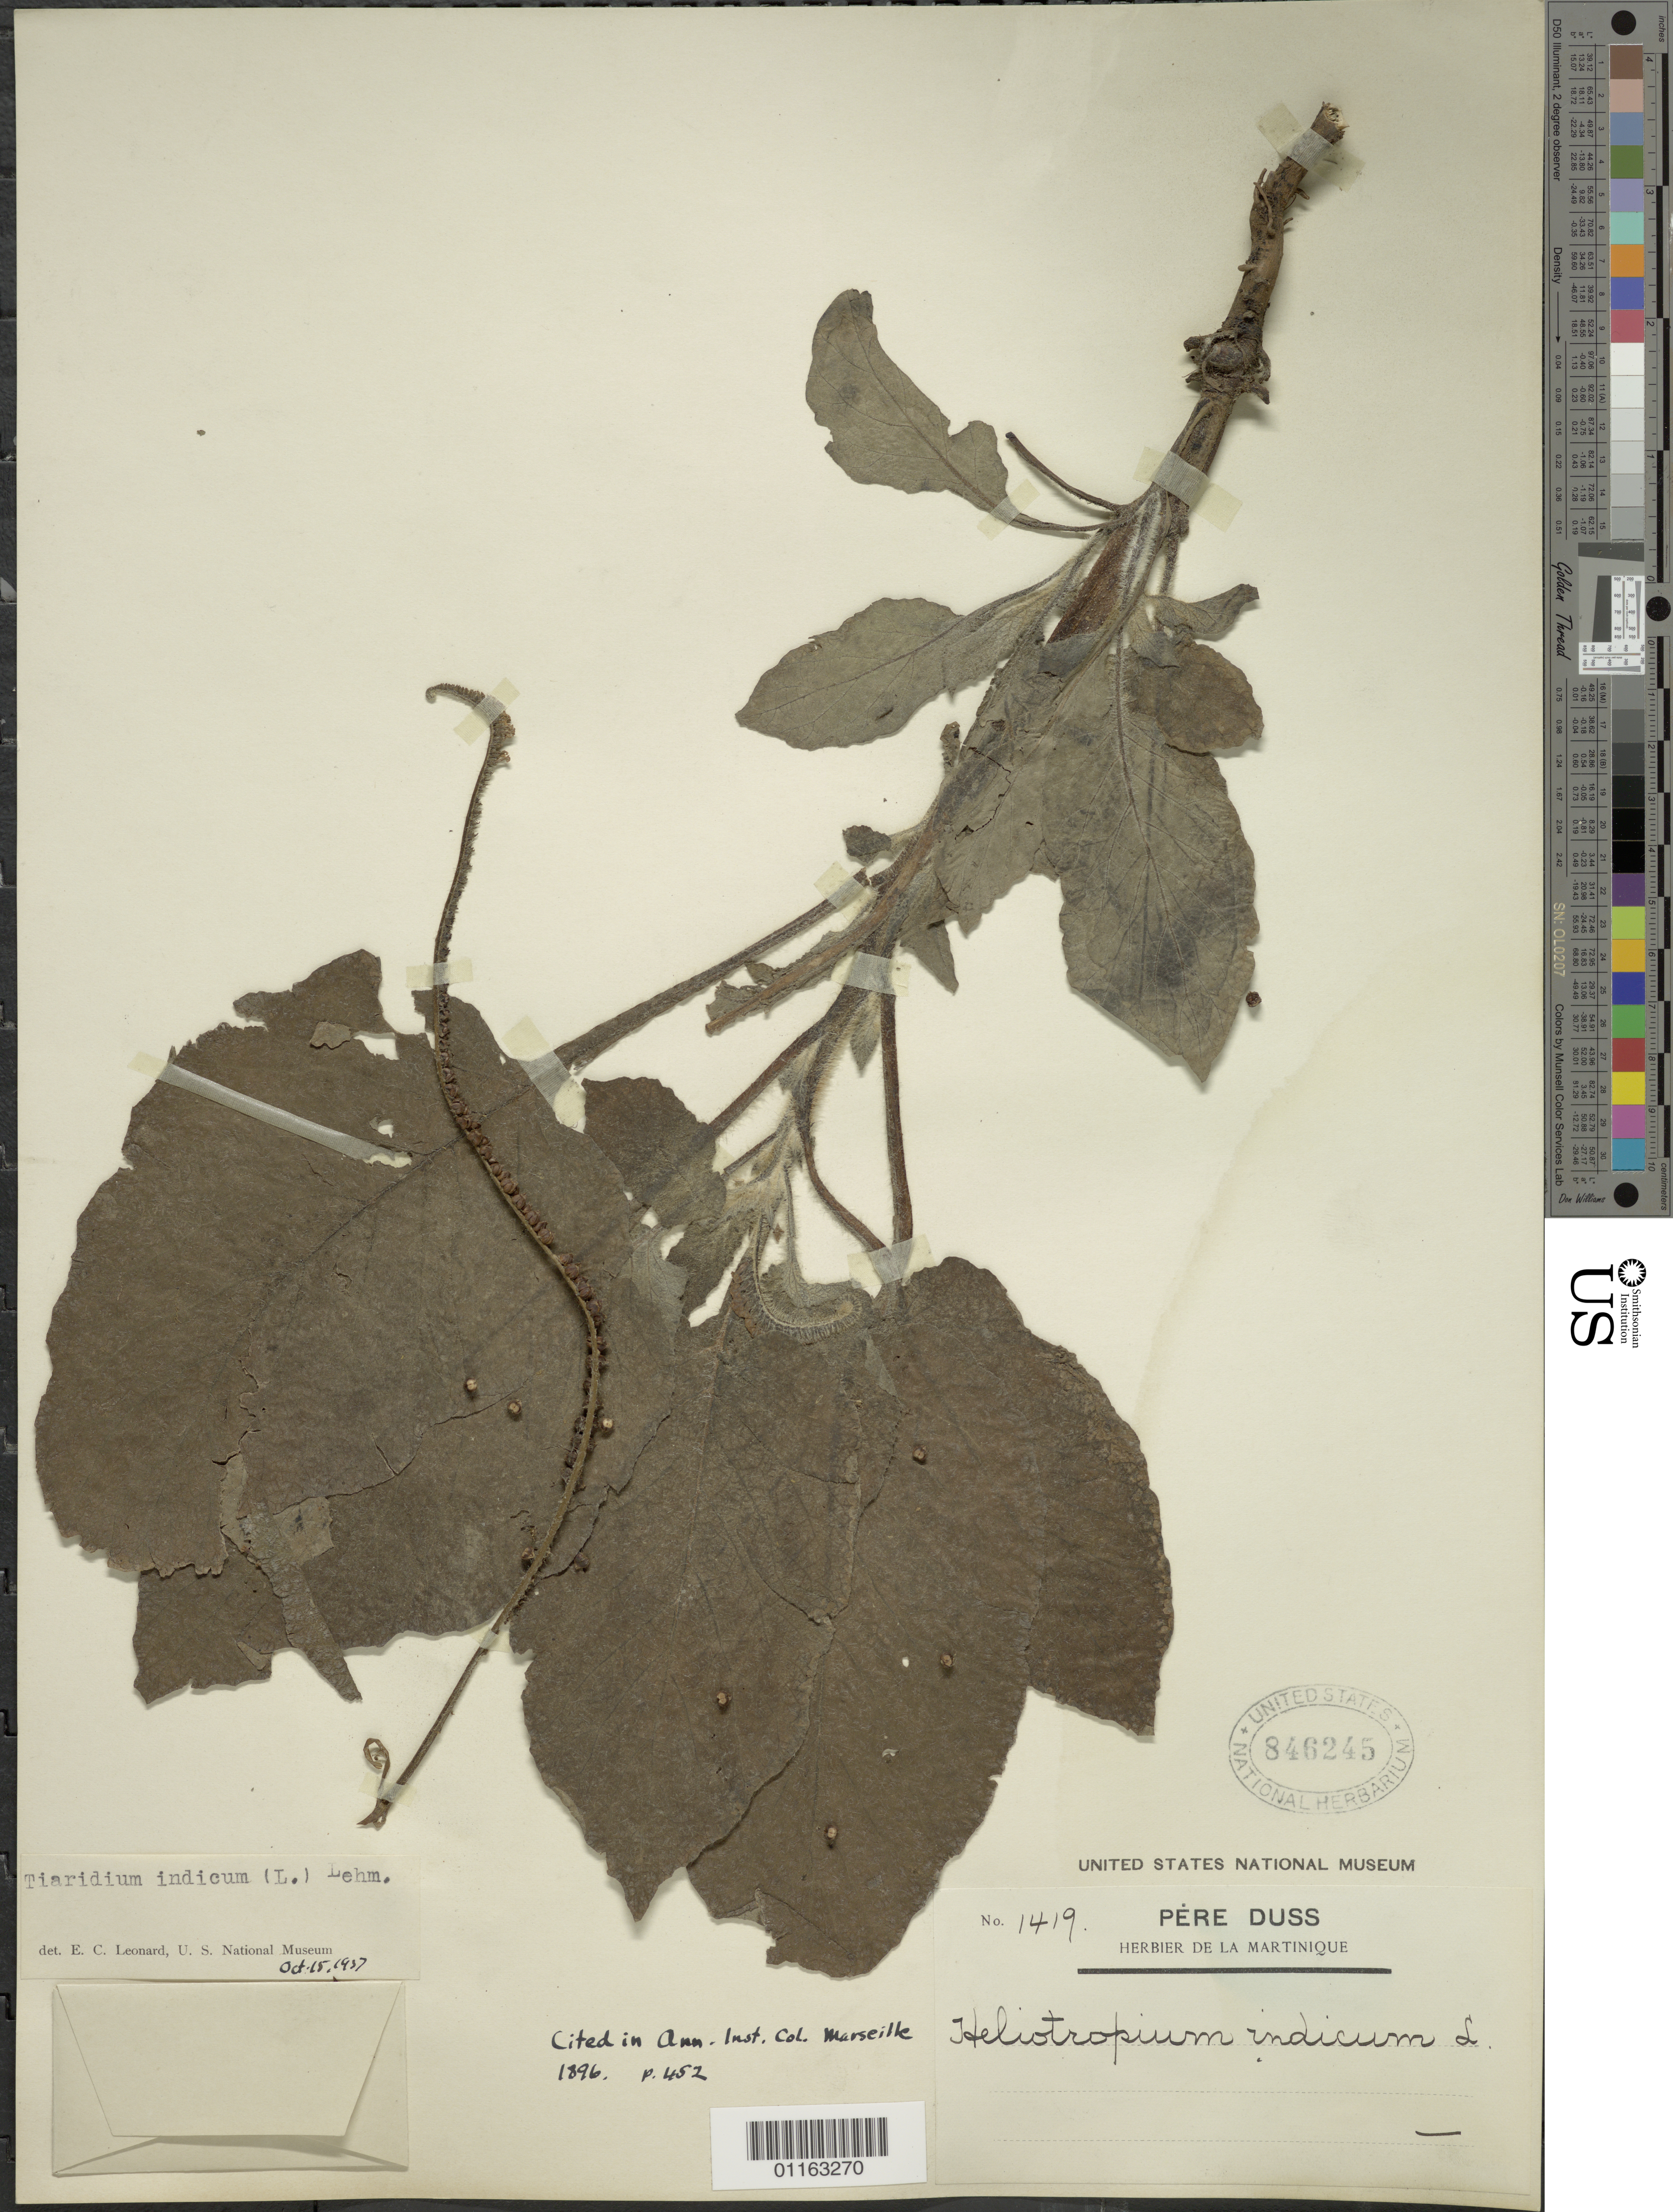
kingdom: Plantae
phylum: Tracheophyta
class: Magnoliopsida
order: Boraginales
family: Heliotropiaceae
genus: Heliotropium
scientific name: Heliotropium indicum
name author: L.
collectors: Père Duss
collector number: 1419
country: Martinique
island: Martinique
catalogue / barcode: US 846245